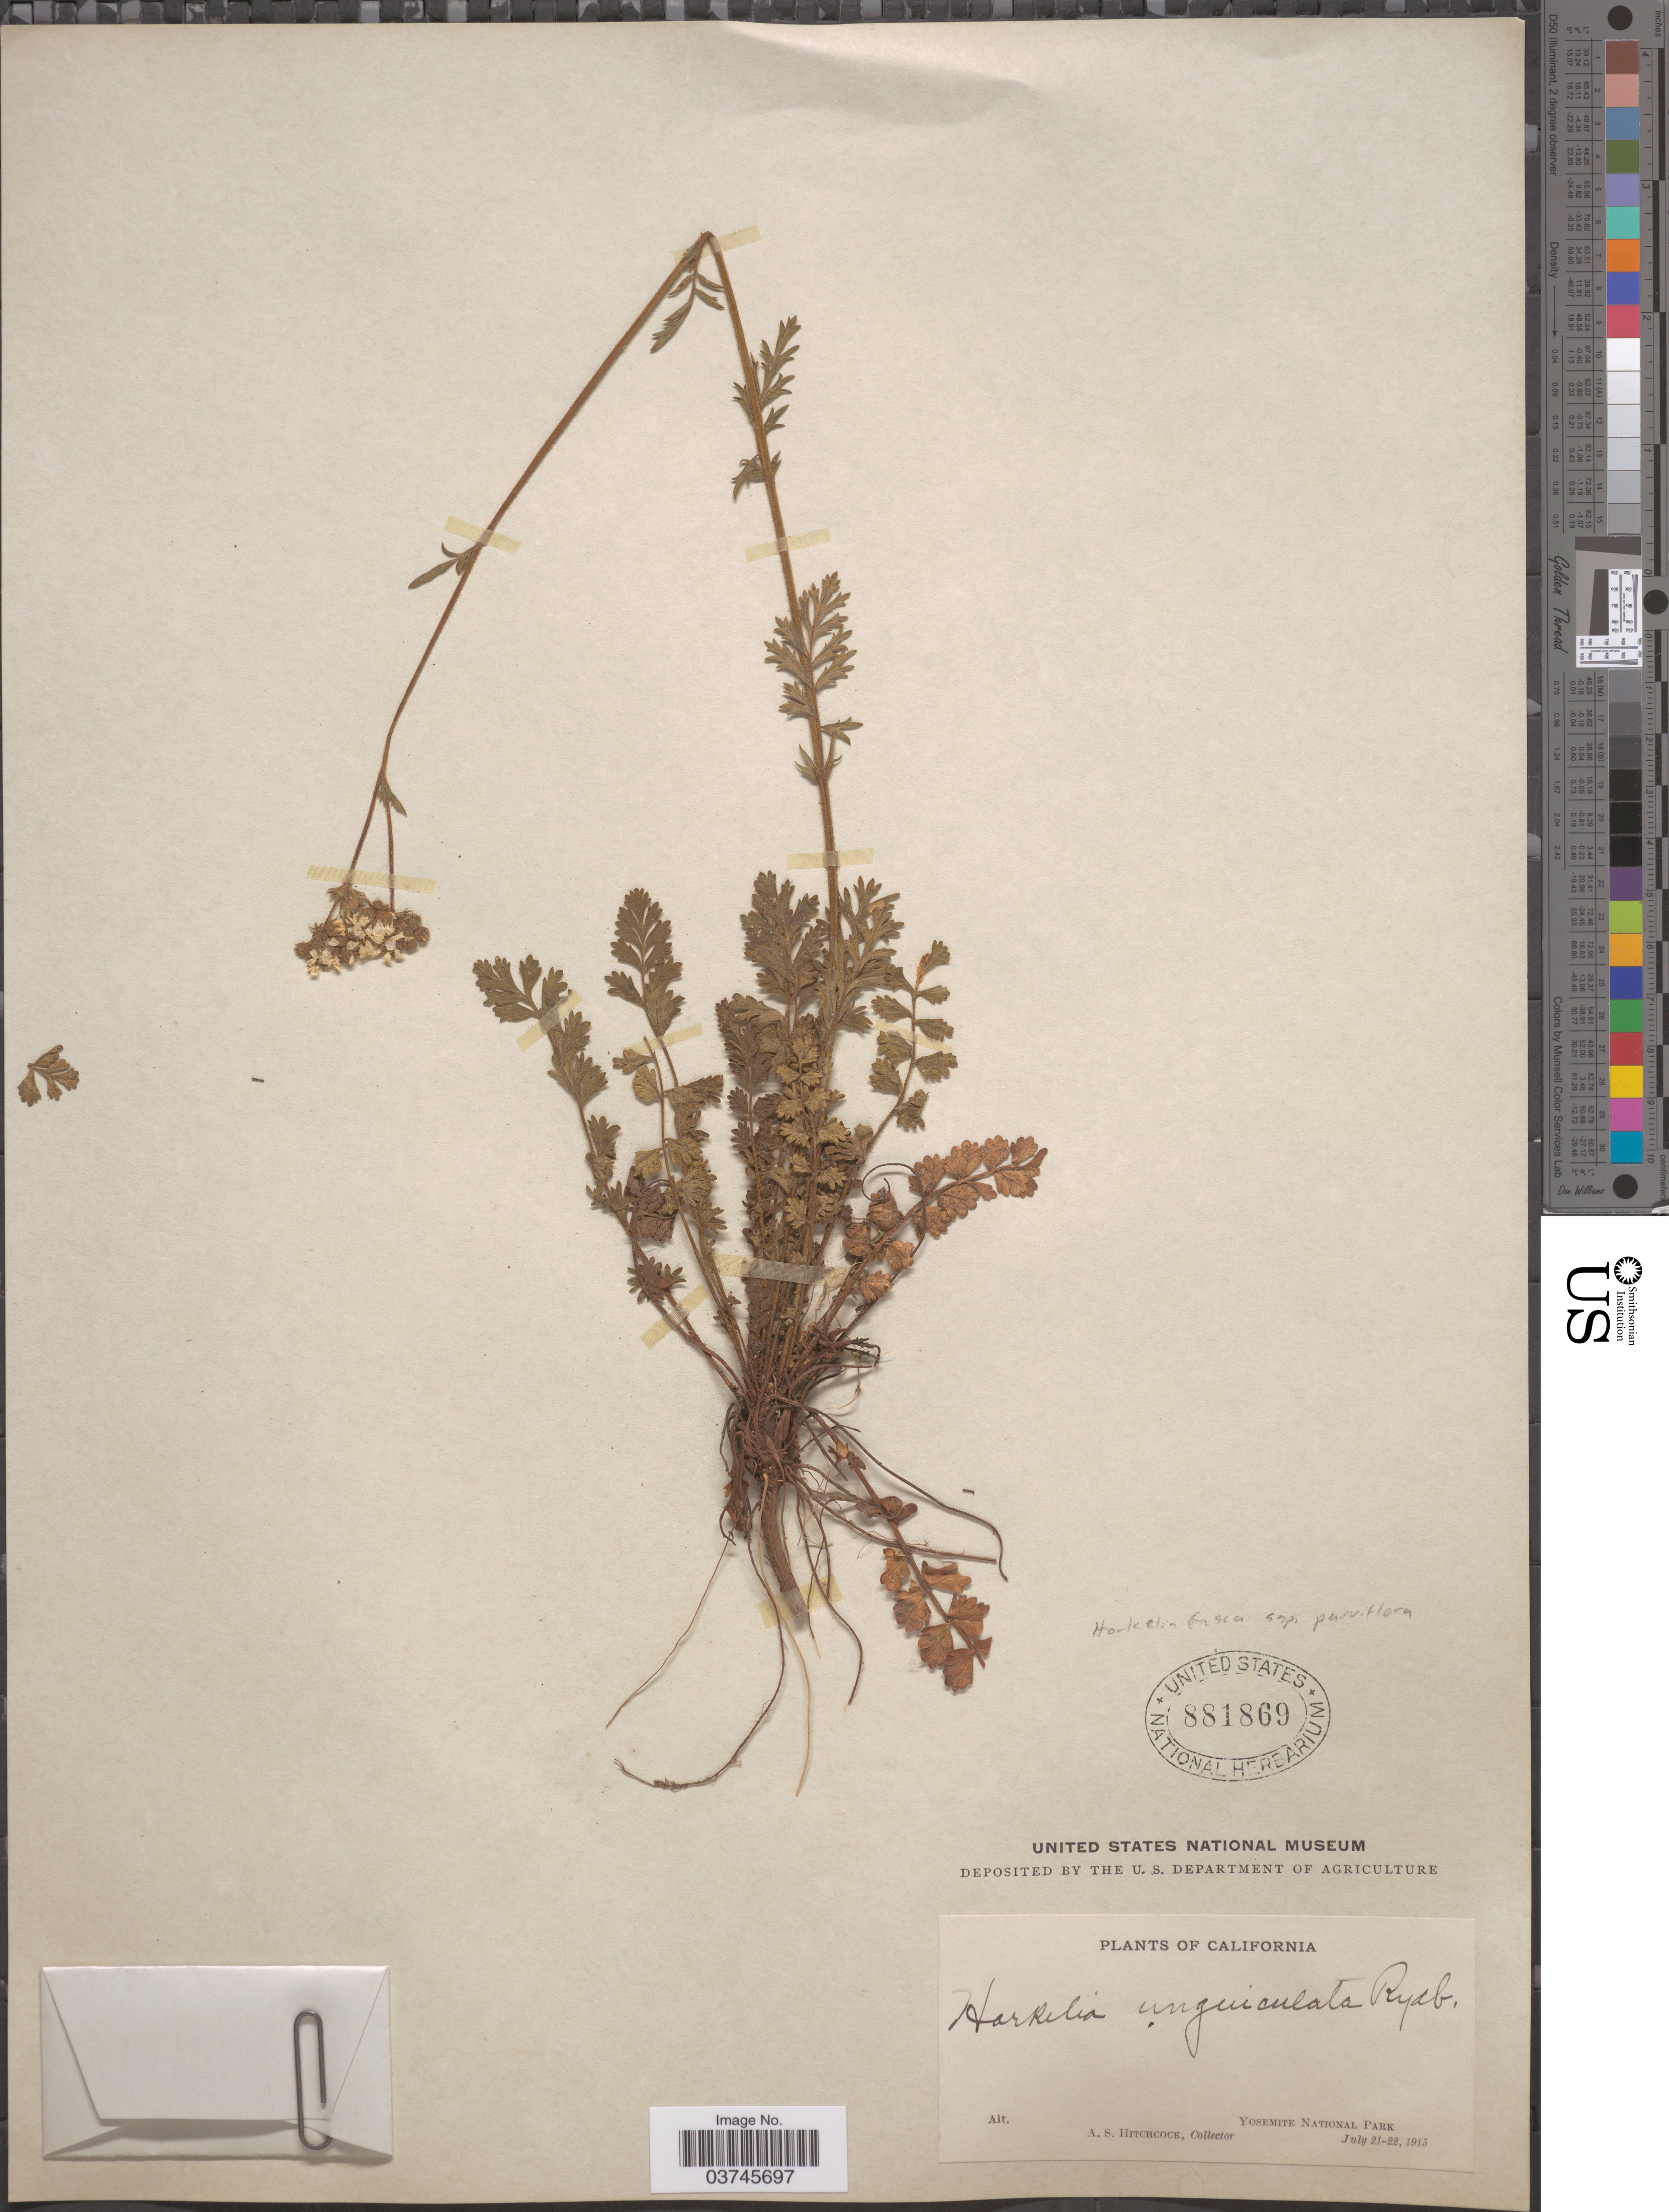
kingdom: Plantae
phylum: Tracheophyta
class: Magnoliopsida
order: Rosales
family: Rosaceae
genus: Potentilla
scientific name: Potentilla douglasii var. parviflora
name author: (Nutt. ex Hook. & Arn.) J.T. Howell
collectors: A. S. Hitchcock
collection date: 1915-07-21/1915-07-22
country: United States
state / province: California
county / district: Mariposa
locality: Yosemite National Park.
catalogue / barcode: US 881869